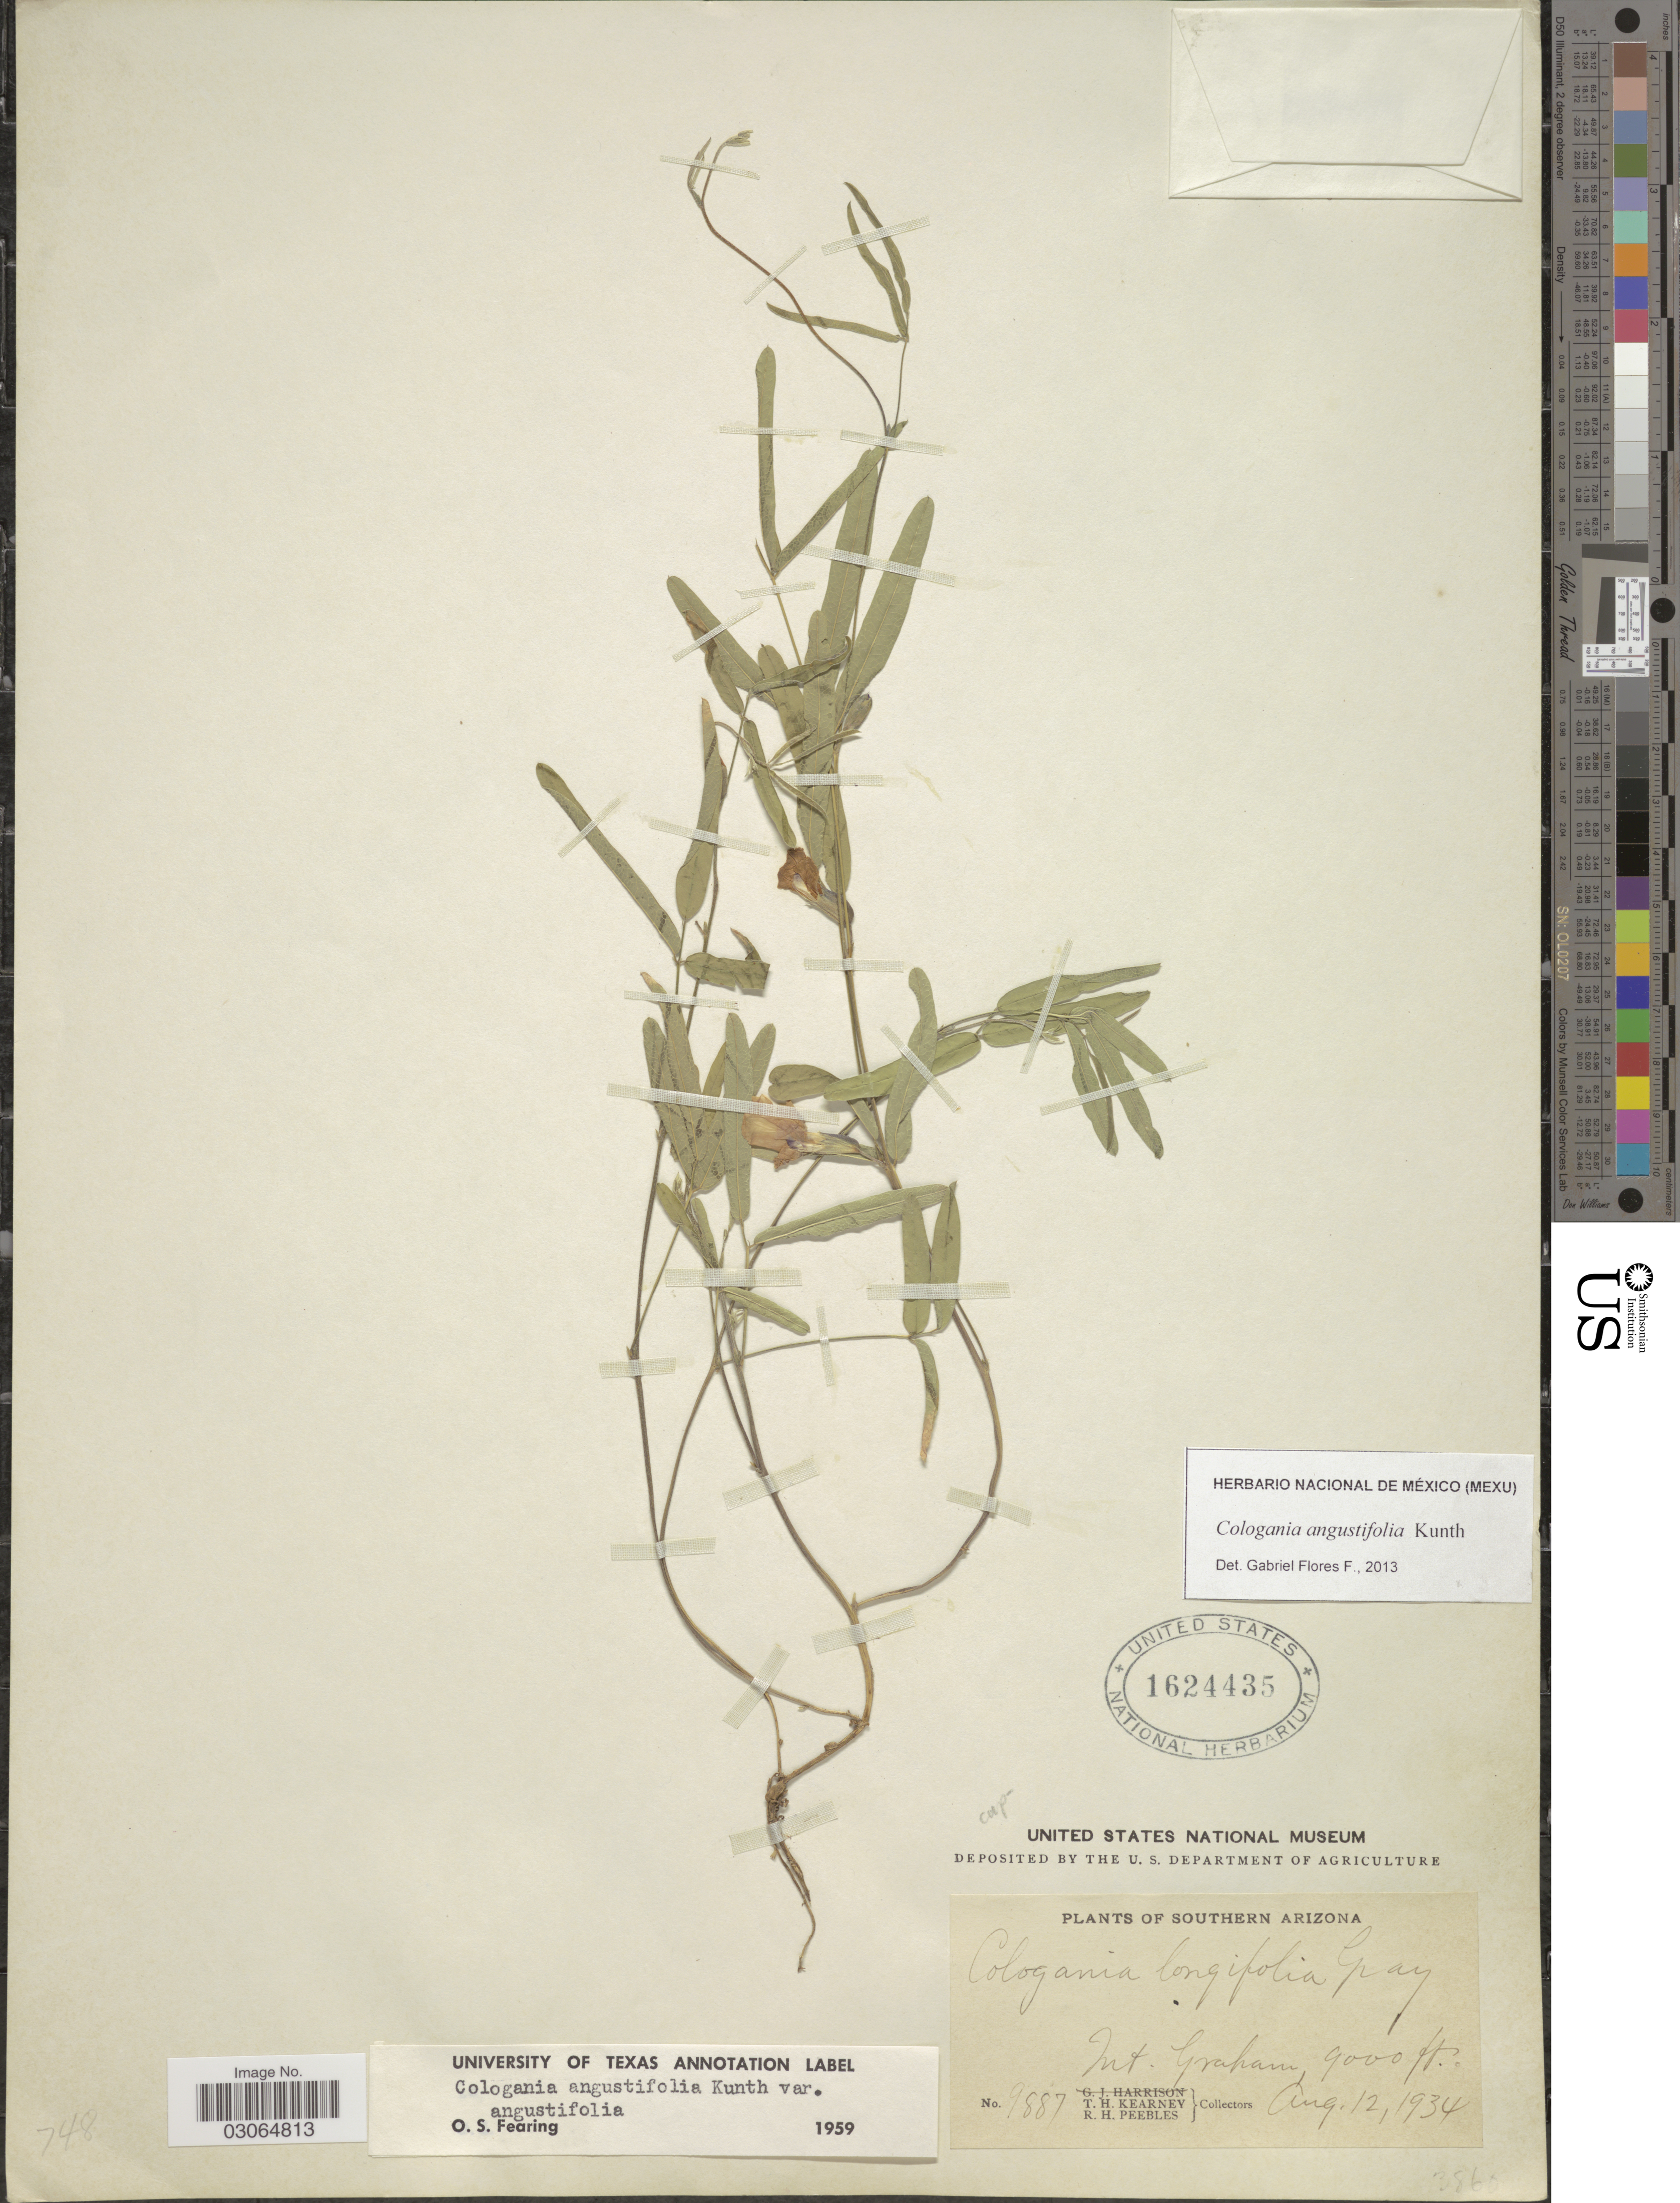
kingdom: Plantae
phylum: Tracheophyta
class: Magnoliopsida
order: Fabales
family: Fabaceae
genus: Cologania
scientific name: Cologania angustifolia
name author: Kunth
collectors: T. H. Kearney & R. H. Peebles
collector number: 9887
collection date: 1934-08-12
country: United States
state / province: Arizona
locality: Southern Arizona. Mt. Graham.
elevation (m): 2743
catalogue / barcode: US 1624435